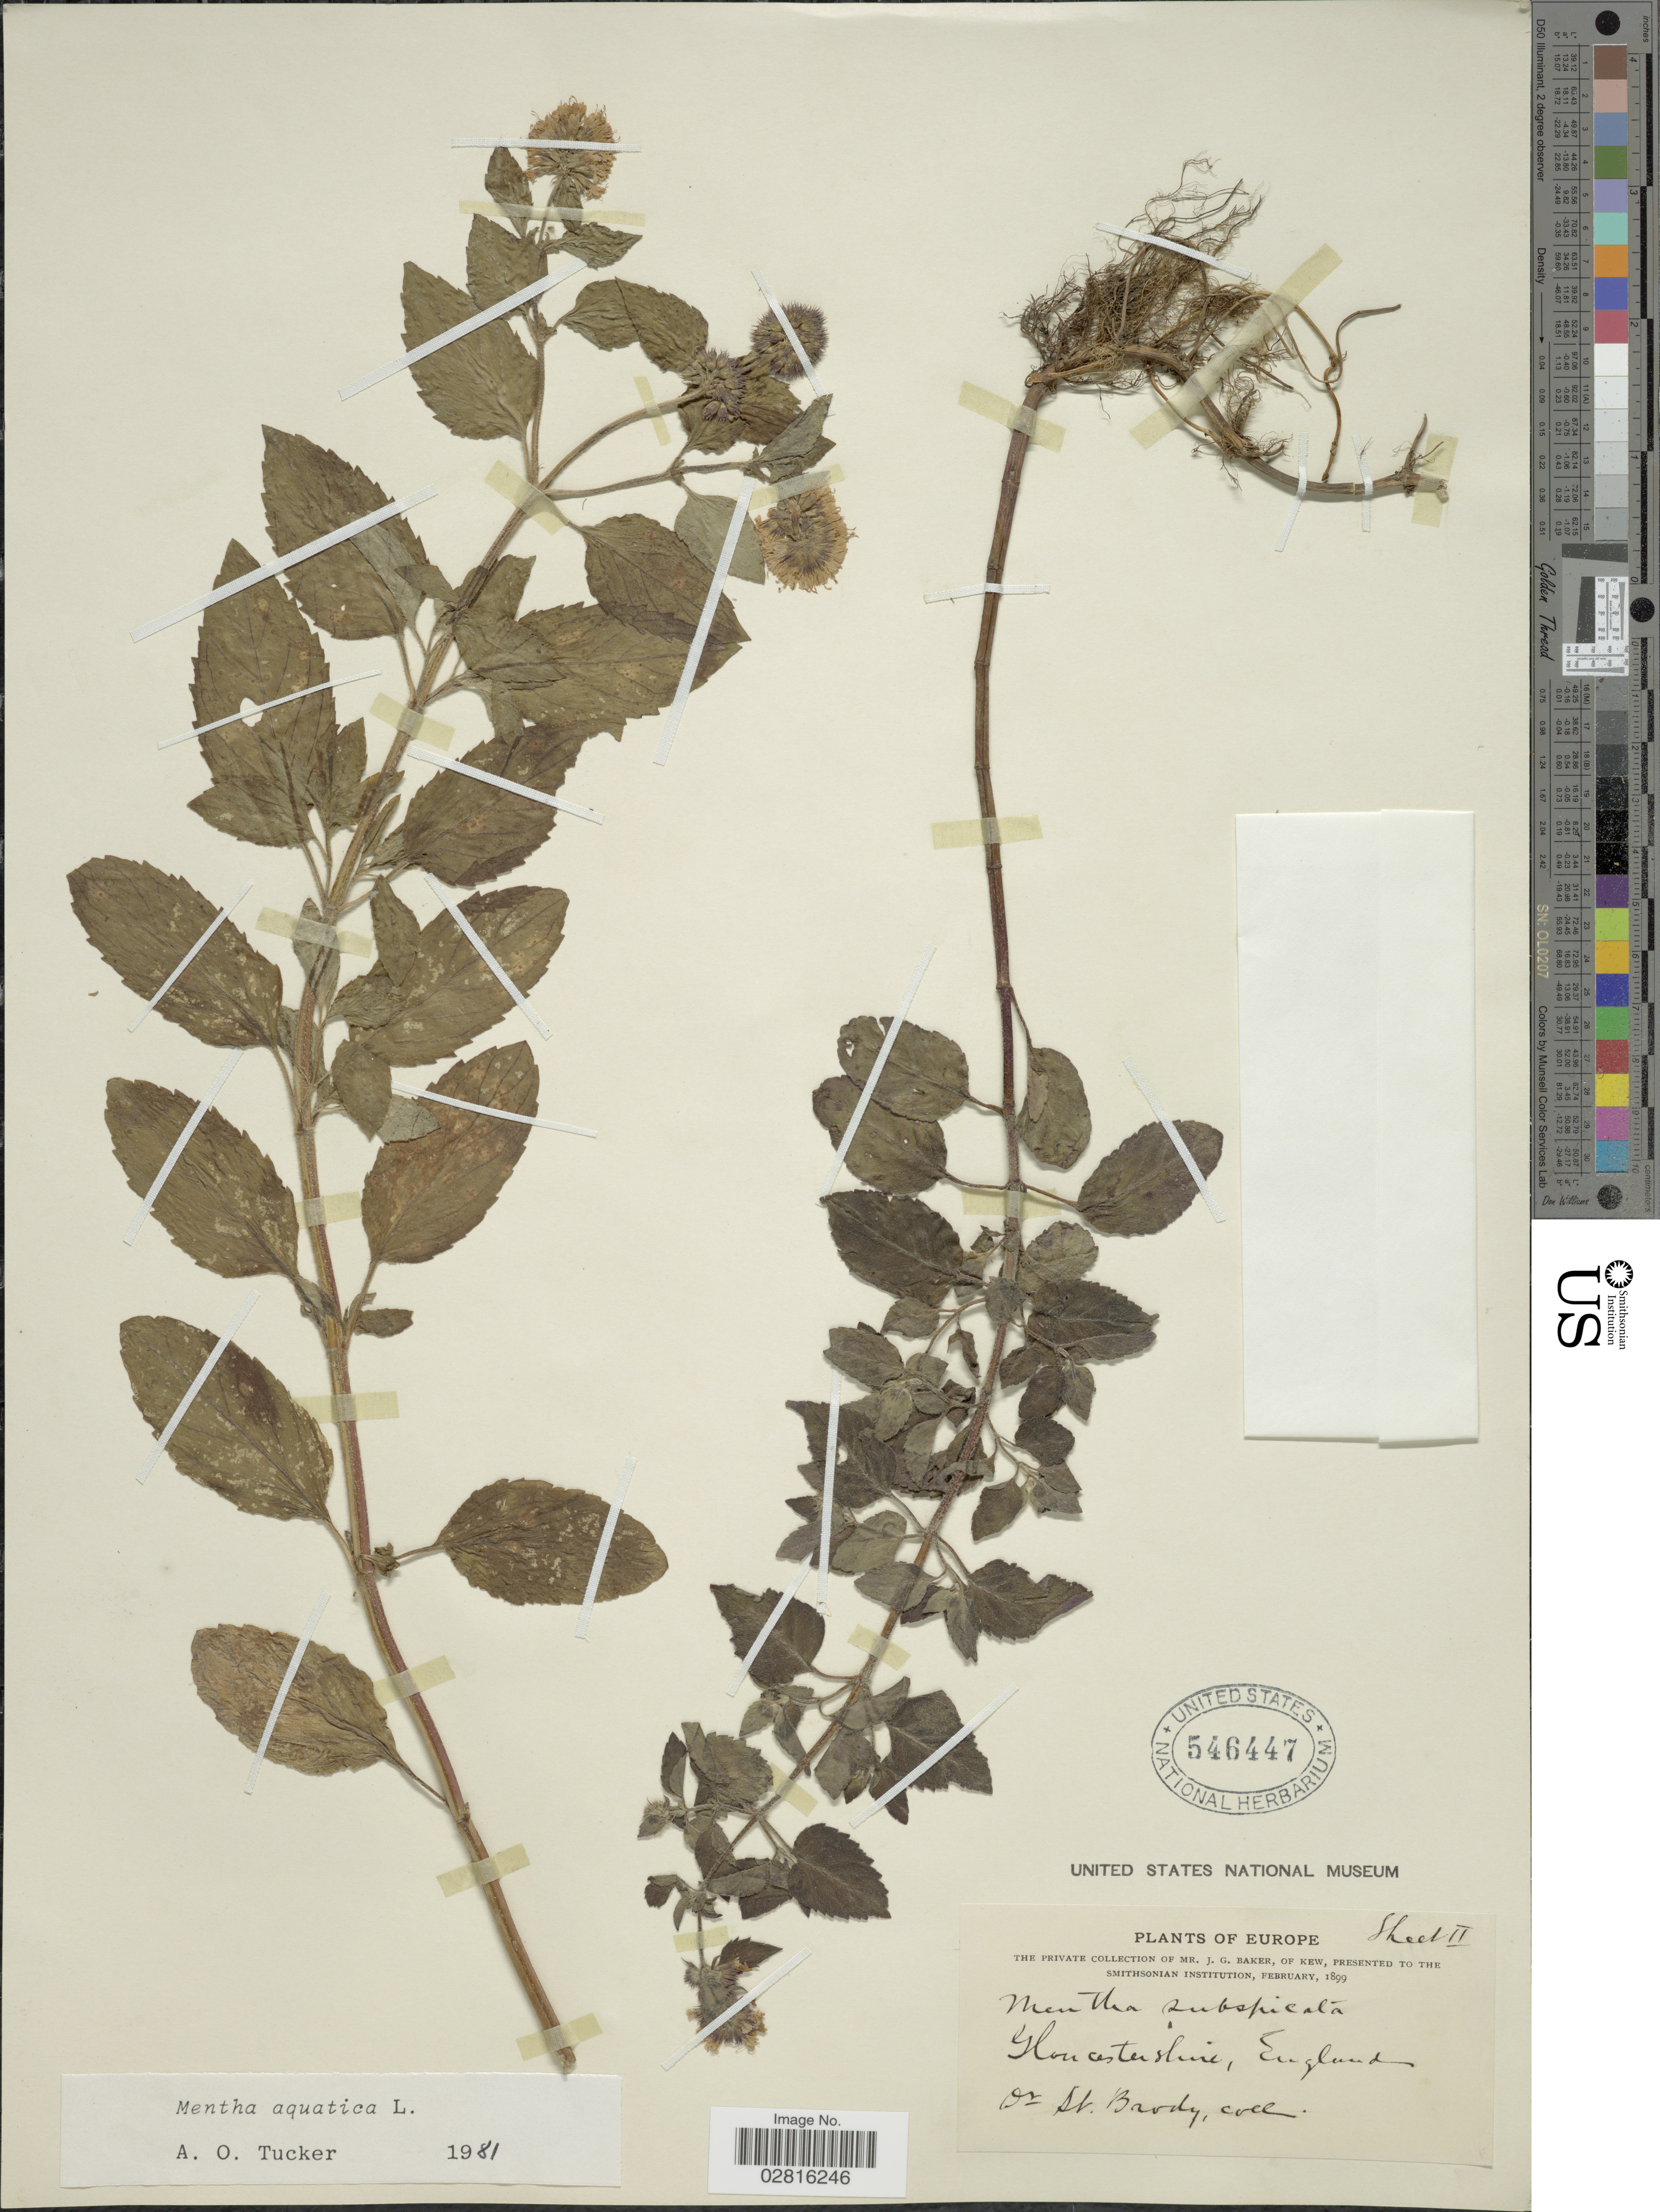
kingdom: Plantae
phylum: Tracheophyta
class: Magnoliopsida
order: Lamiales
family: Lamiaceae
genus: Mentha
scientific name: Mentha aquatica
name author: L.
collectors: S. Brody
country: United Kingdom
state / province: England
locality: Gloucestershire, England.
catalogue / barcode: US 546447